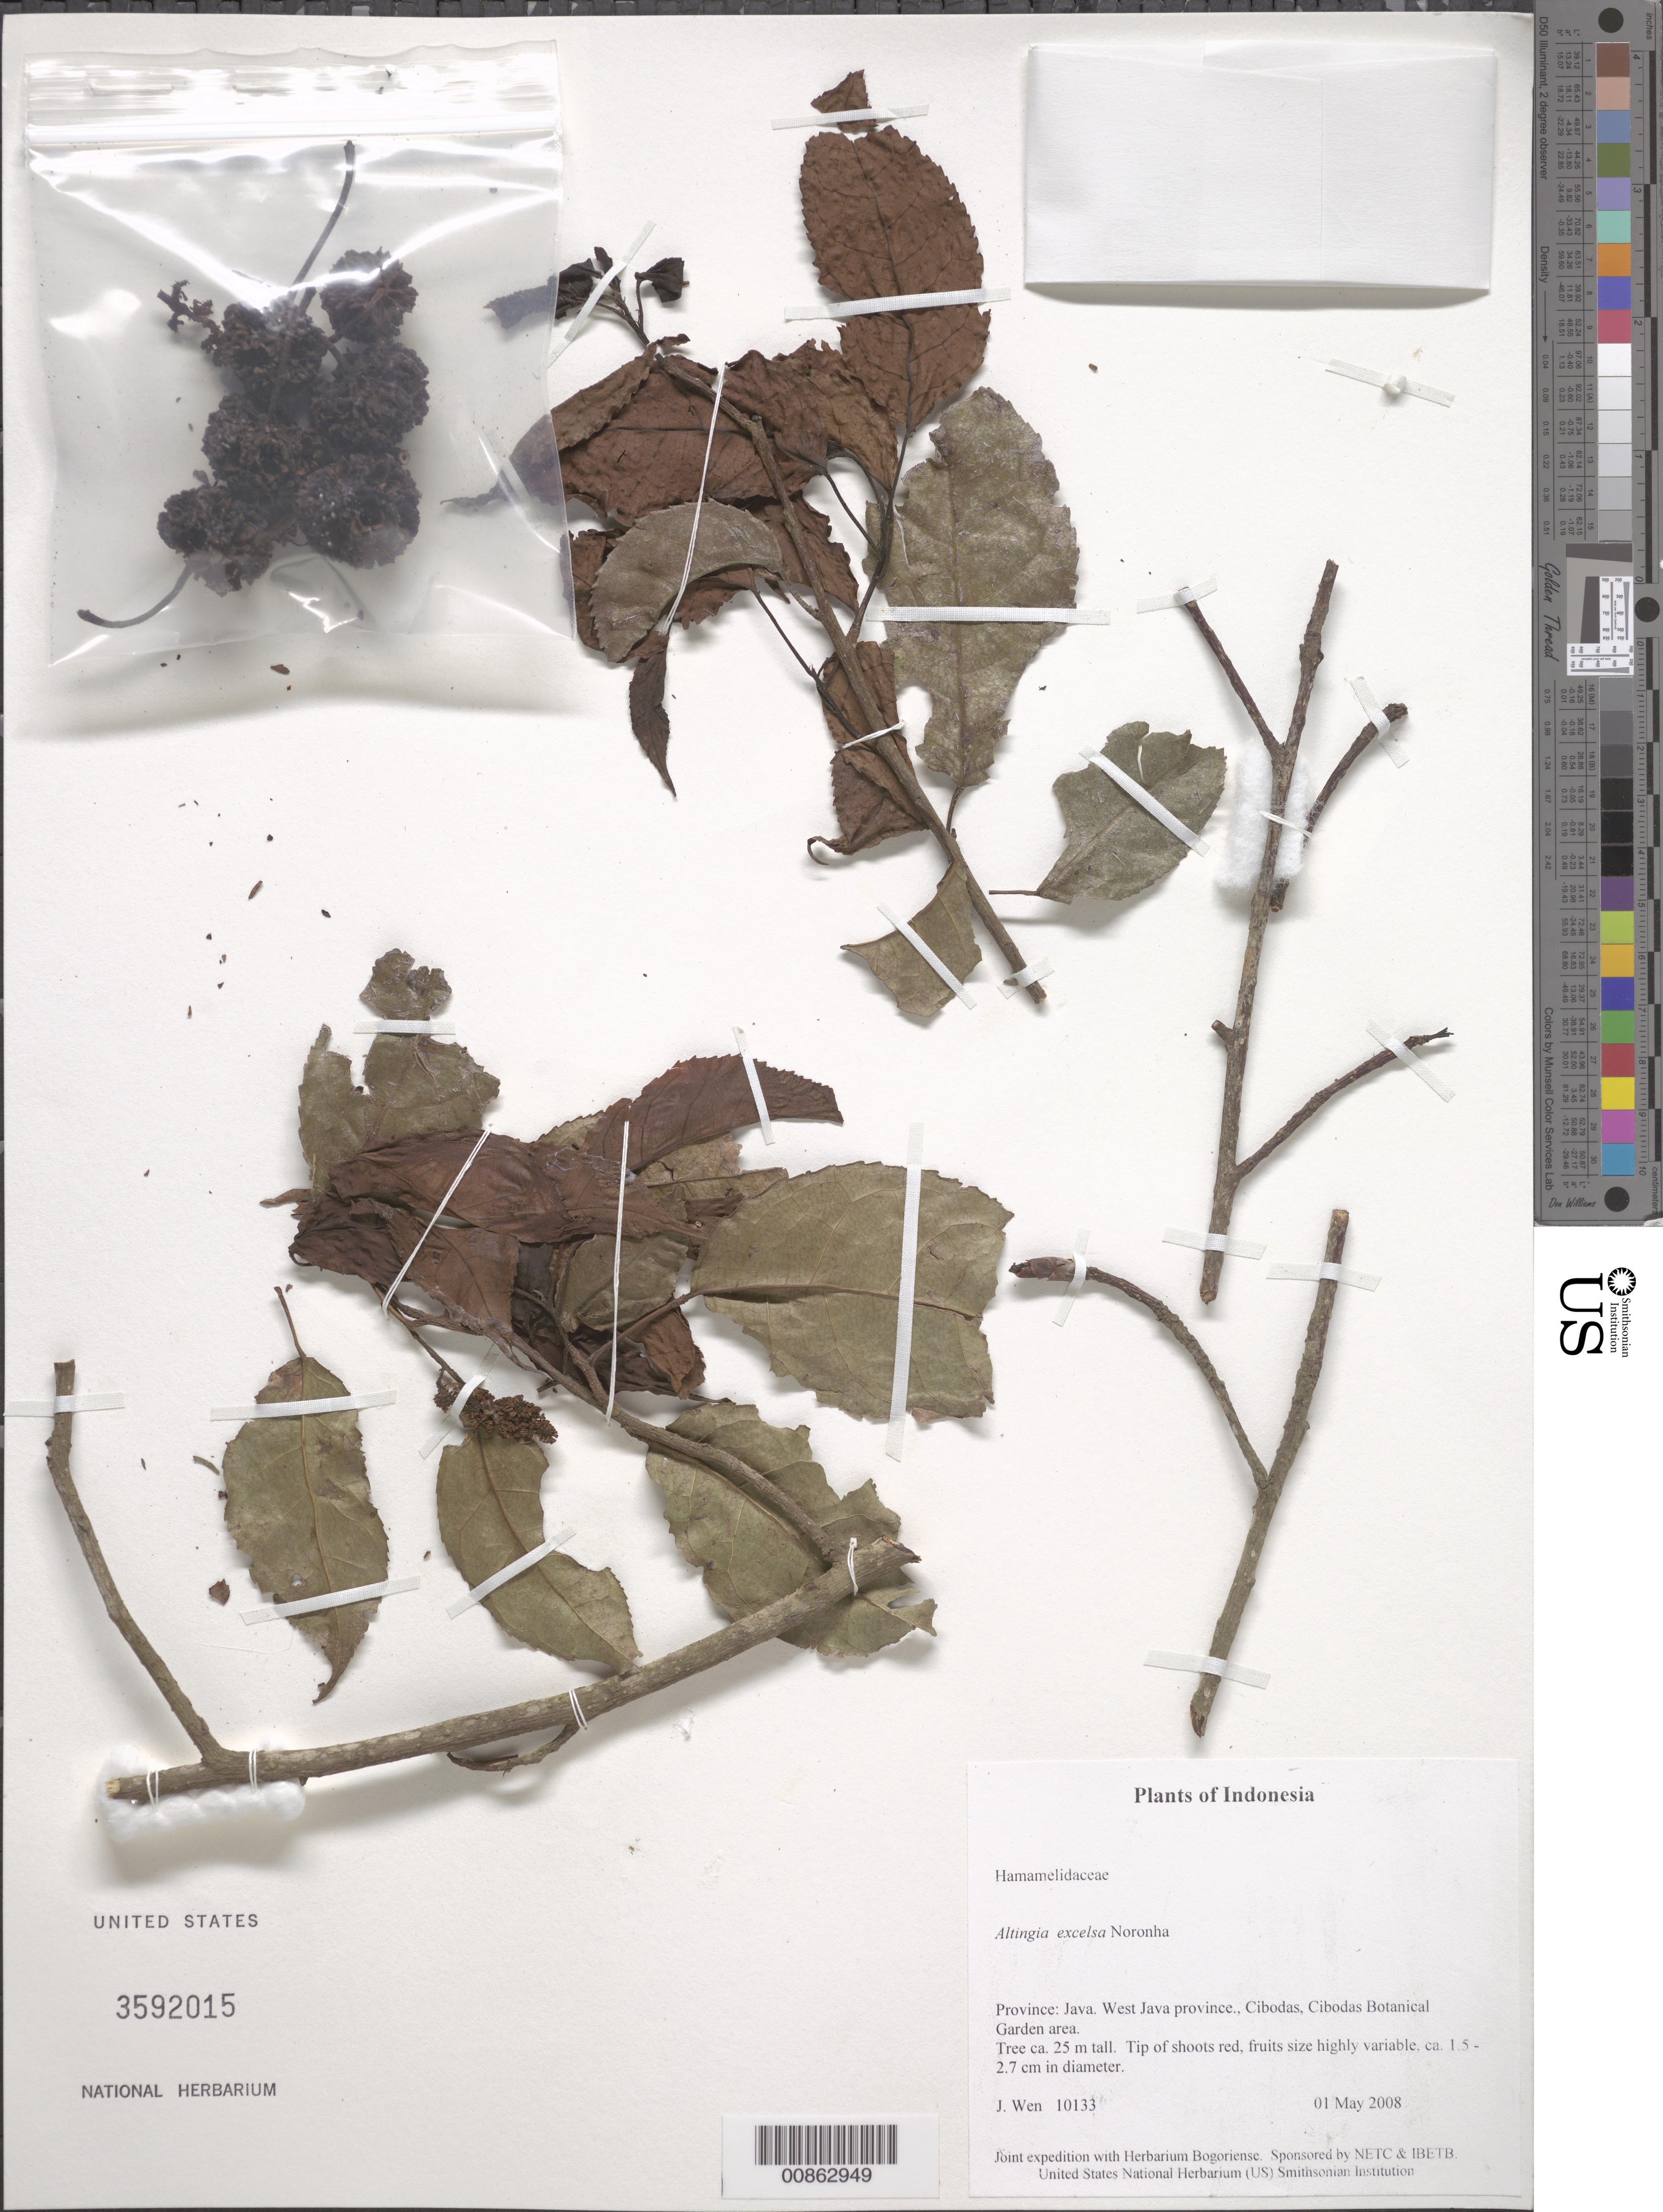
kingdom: Plantae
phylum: Tracheophyta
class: Magnoliopsida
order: Saxifragales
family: Altingiaceae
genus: Liquidambar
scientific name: Liquidambar excelsa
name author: (Noronha) Oken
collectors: J. Wen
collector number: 10133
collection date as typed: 01 May 2008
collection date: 2008-05-01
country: Indonesia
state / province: Java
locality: West Java Province, Cibodas, Cibodas Botanical Garden area.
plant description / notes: Updated to currently accepted name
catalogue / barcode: US 3592015